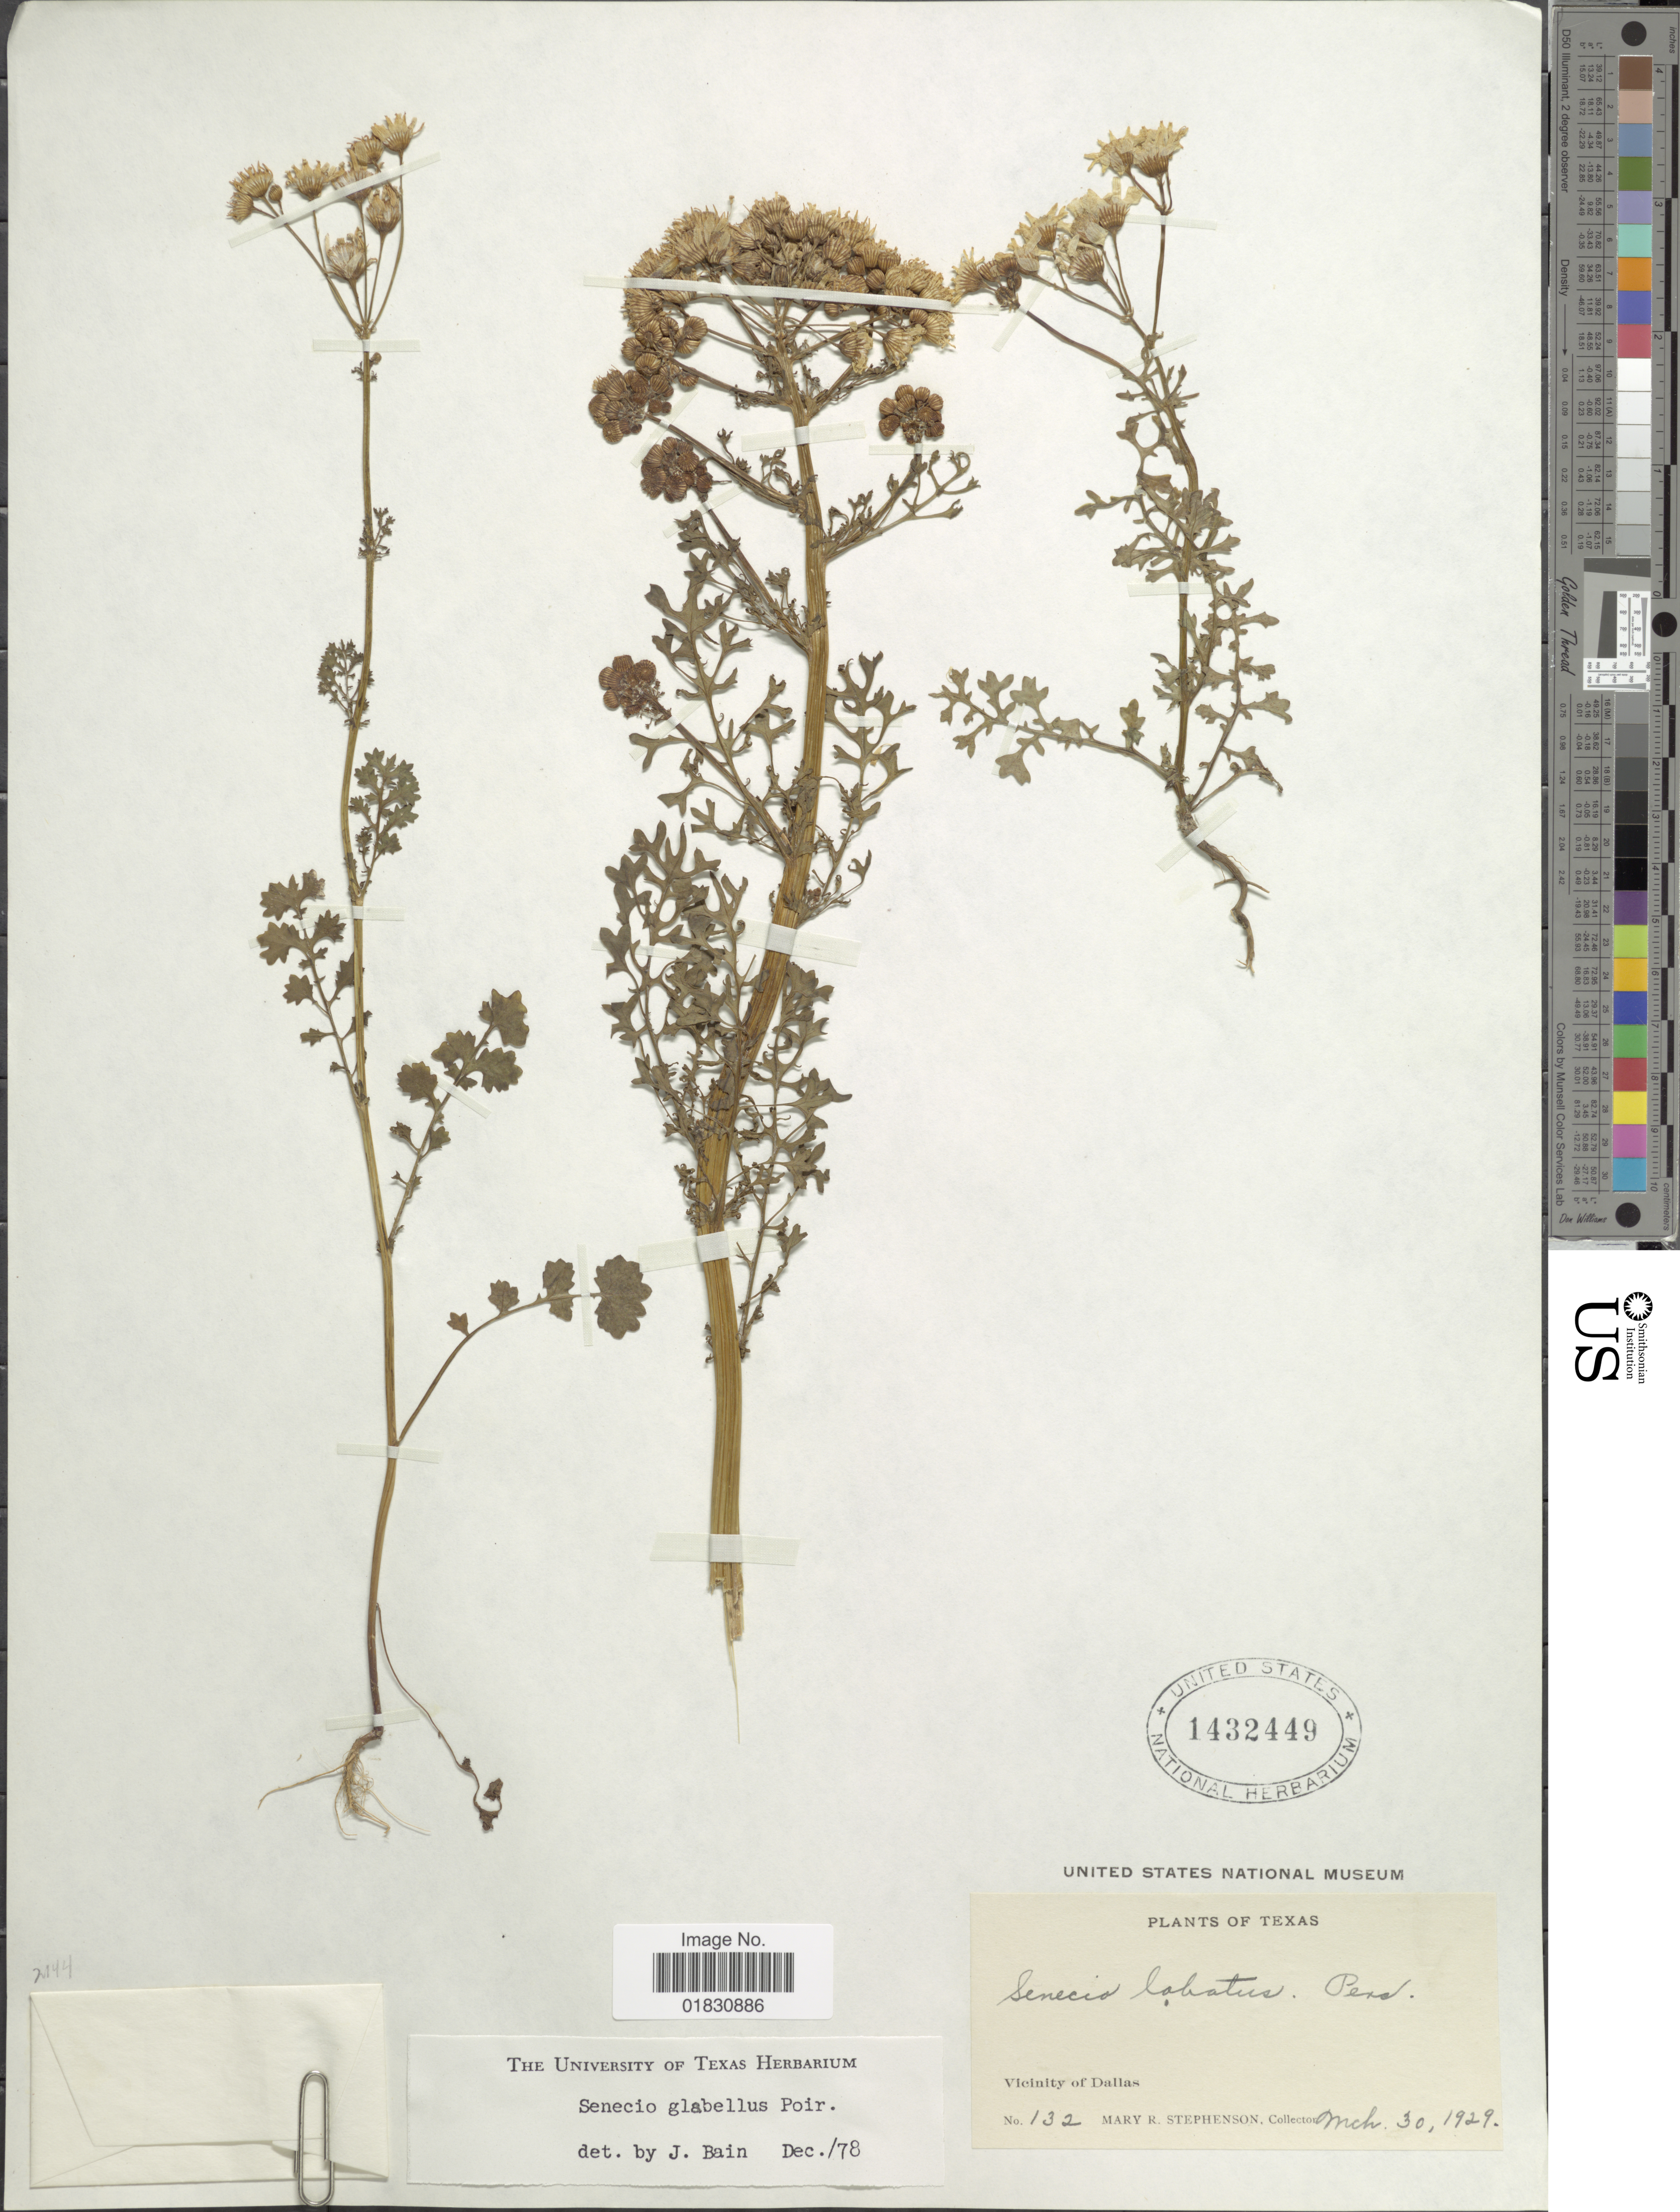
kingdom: Plantae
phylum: Tracheophyta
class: Magnoliopsida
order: Asterales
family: Asteraceae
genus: Packera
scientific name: Packera glabella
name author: (Poir.) C. Jeffrey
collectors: M. Stephenson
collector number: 132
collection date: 1929-03-30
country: United States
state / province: Texas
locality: Vicinity of Dallas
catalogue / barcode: US 1432449